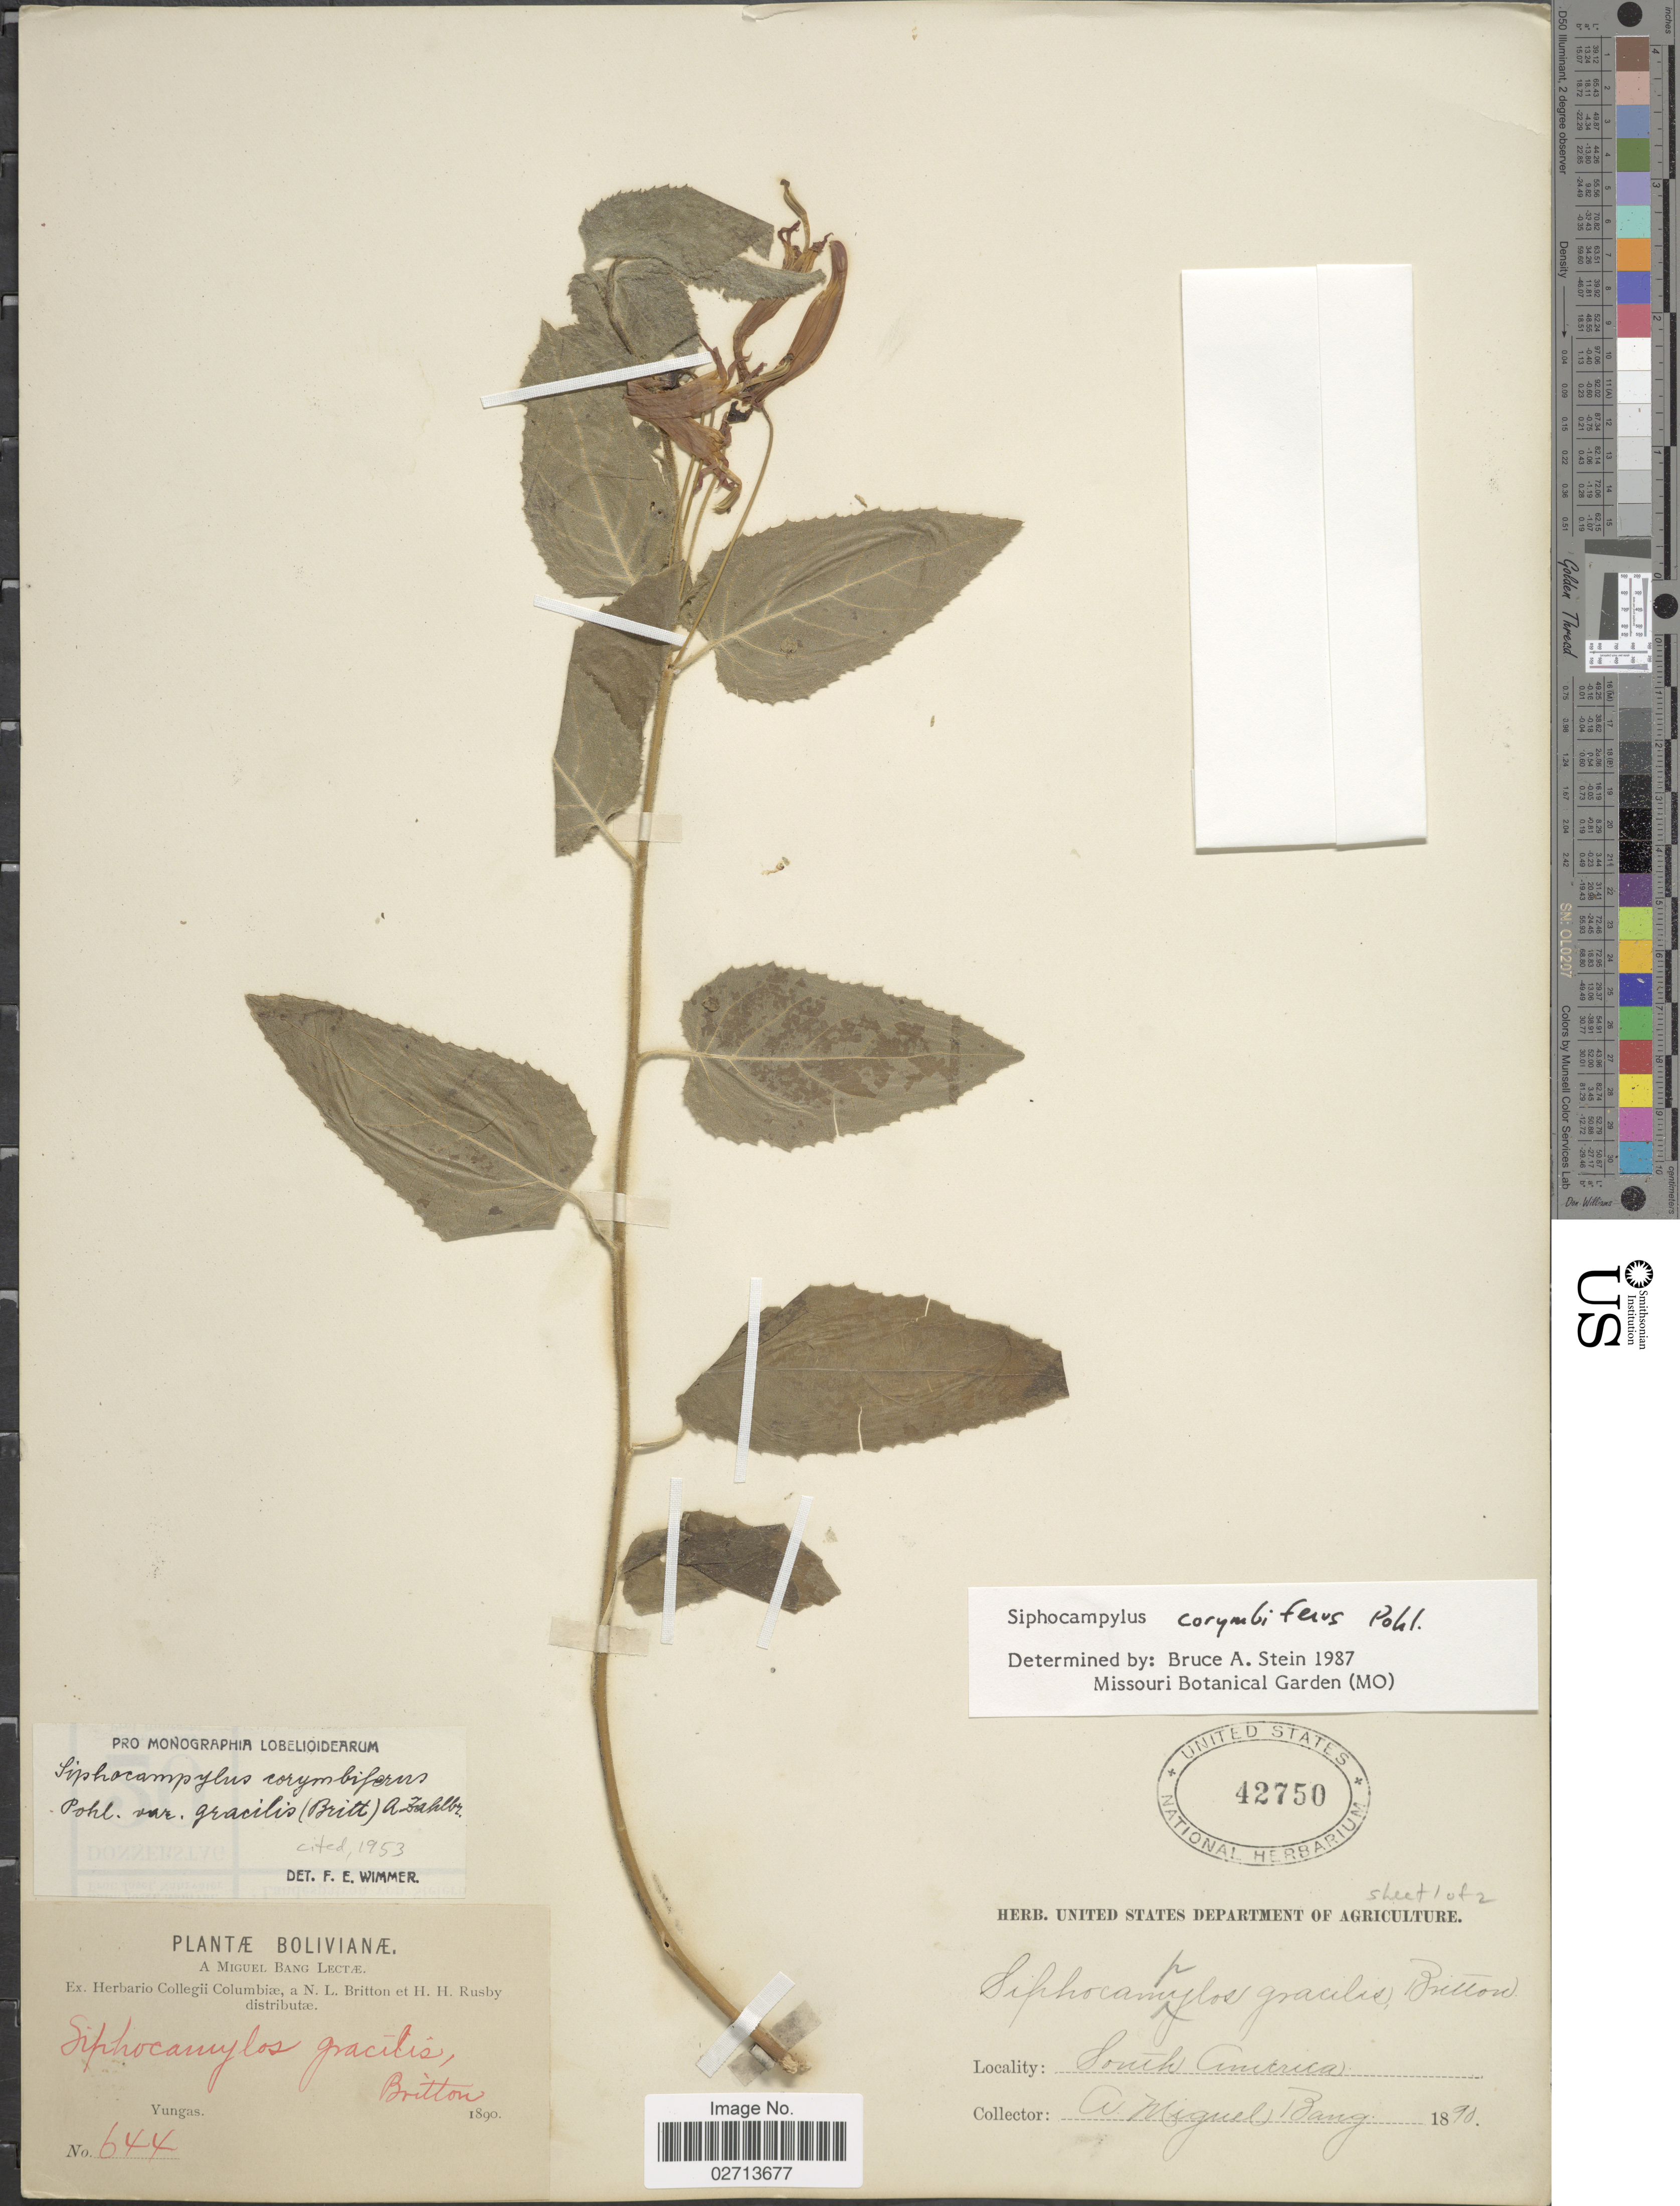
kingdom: Plantae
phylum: Tracheophyta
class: Magnoliopsida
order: Asterales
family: Campanulaceae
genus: Siphocampylus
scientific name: Siphocampylus corymbiferus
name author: Pohl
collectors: M. Bang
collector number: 644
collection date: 1890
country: Bolivia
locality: Yungas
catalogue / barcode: US 42750